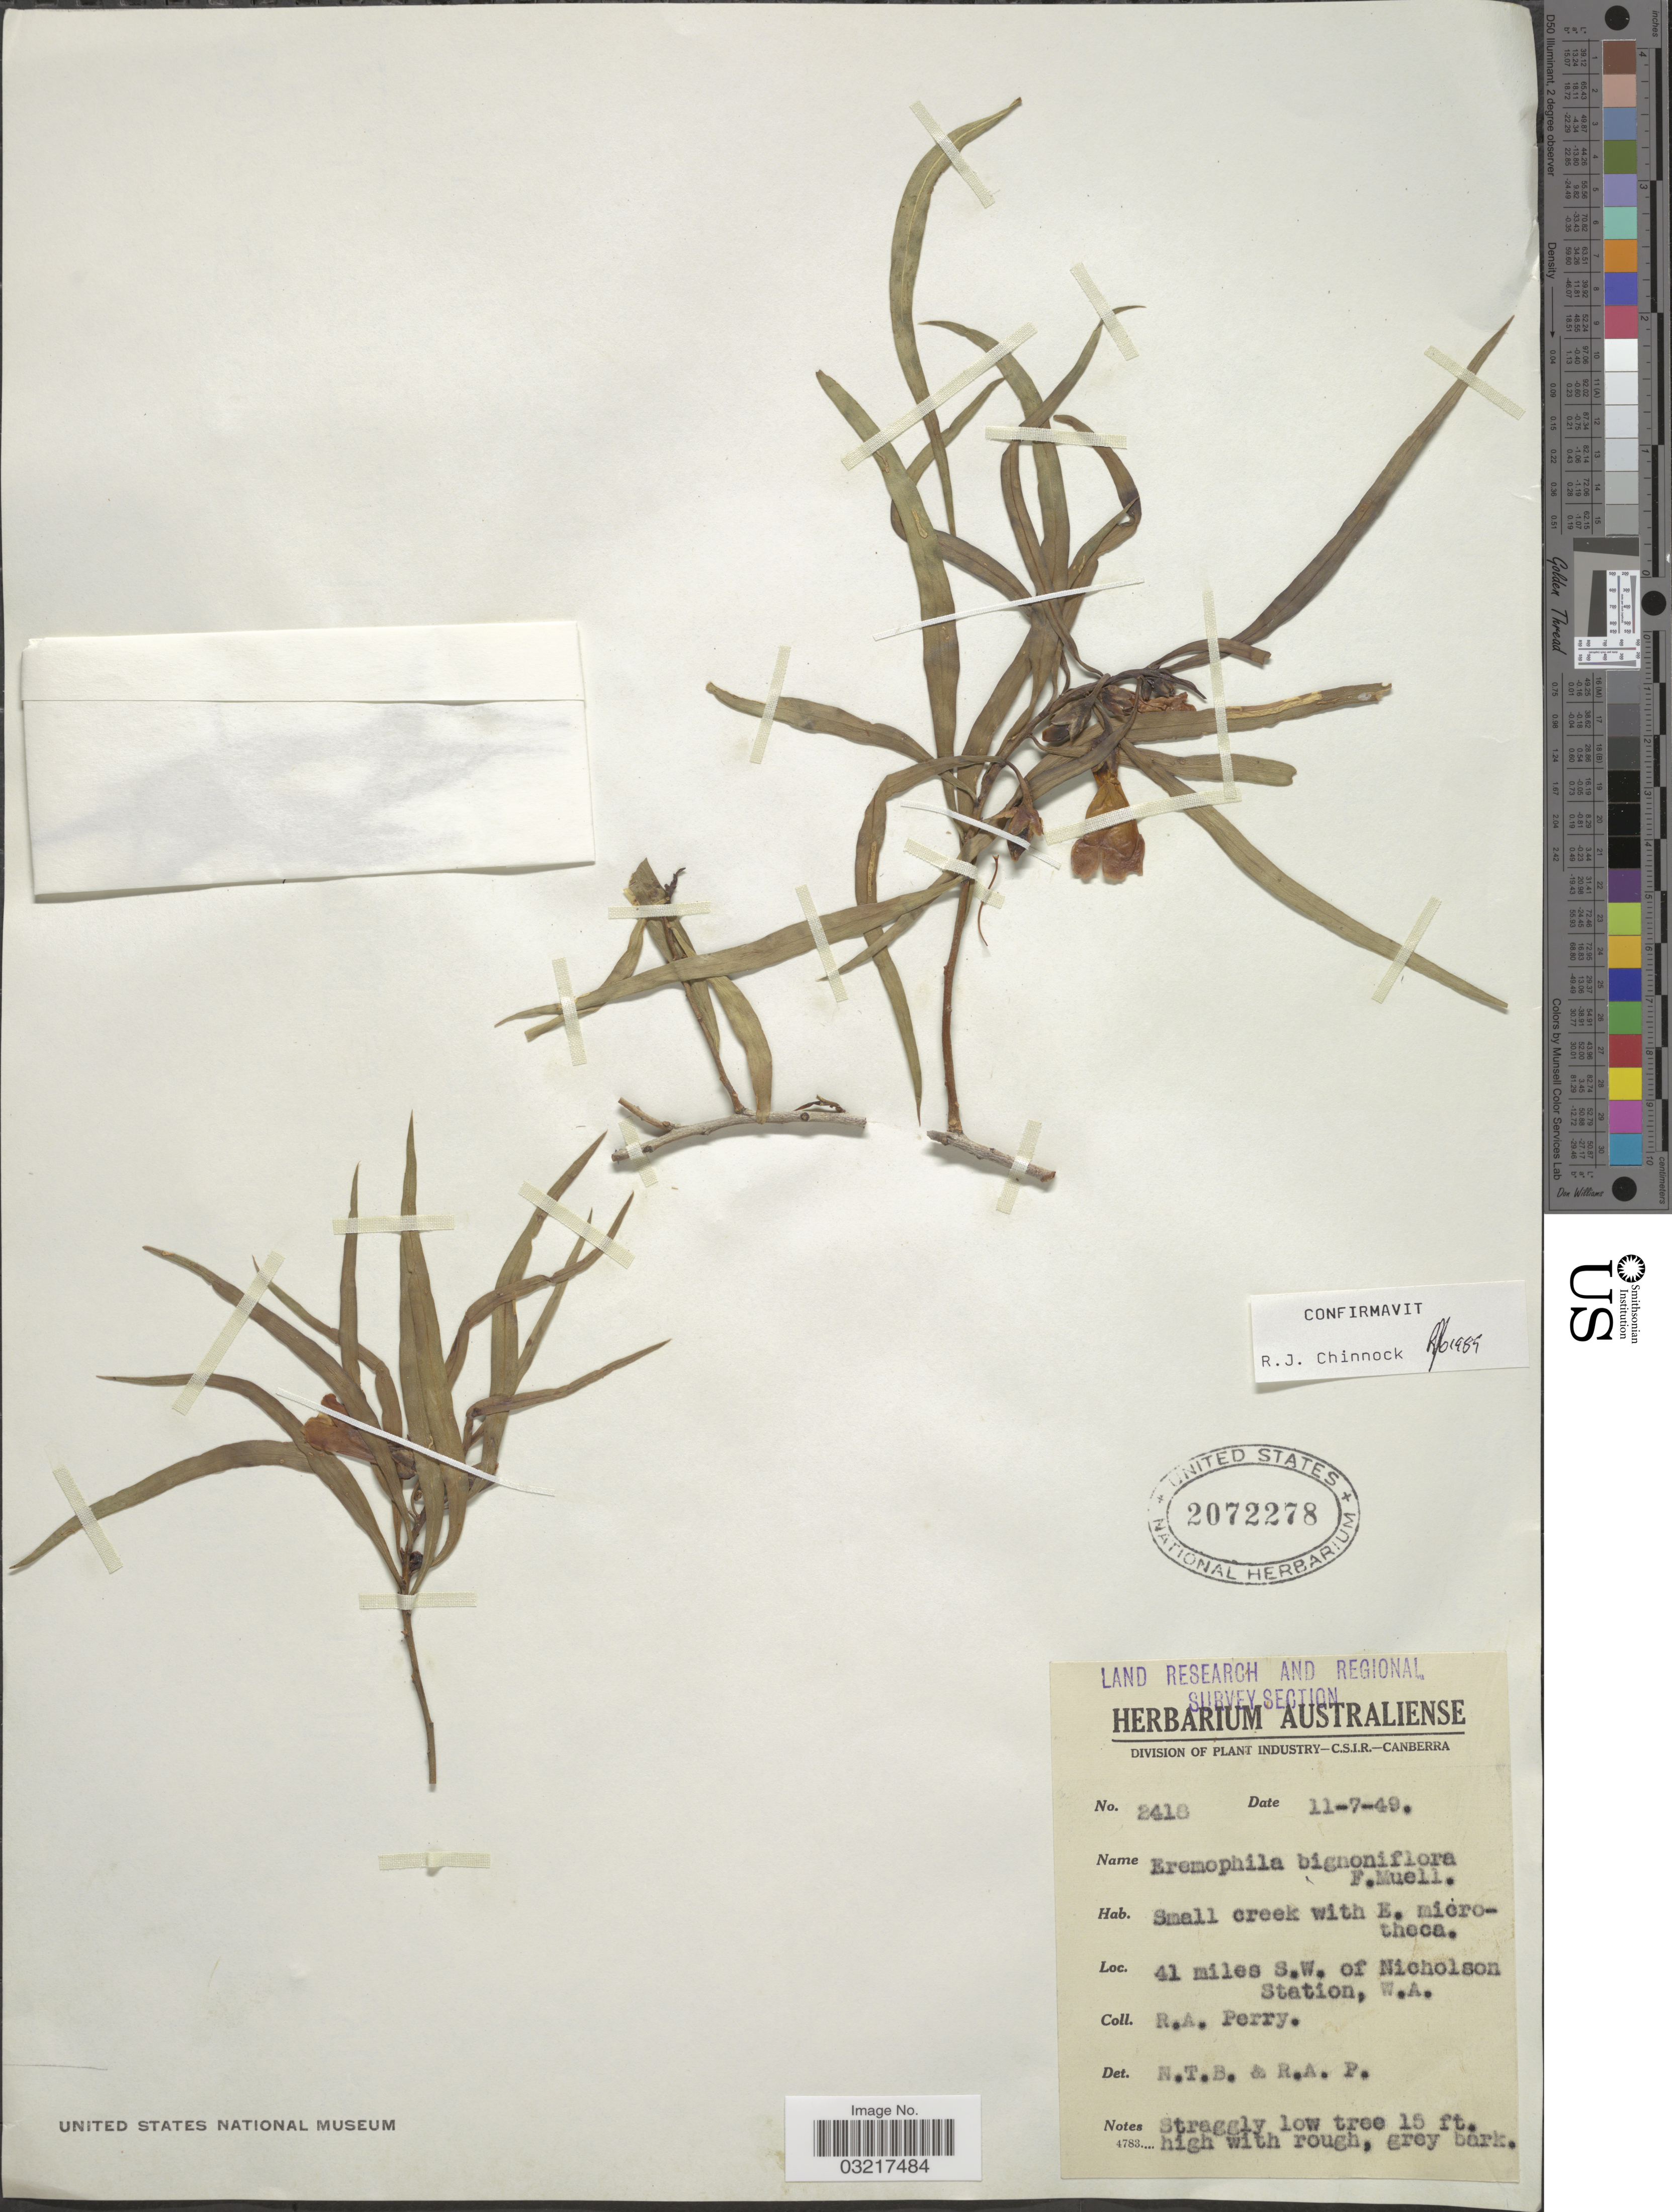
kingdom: Plantae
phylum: Tracheophyta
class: Magnoliopsida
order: Lamiales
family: Scrophulariaceae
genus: Eremophila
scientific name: Eremophila bignoniflora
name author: (Benth.) F. Muell.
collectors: Perry, R. A.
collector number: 2418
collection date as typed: Transcribed d/m/y: 11/7/49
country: Australia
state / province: Western Australia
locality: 41 miles S.W. of Nicholson Station.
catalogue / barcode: US 2072278